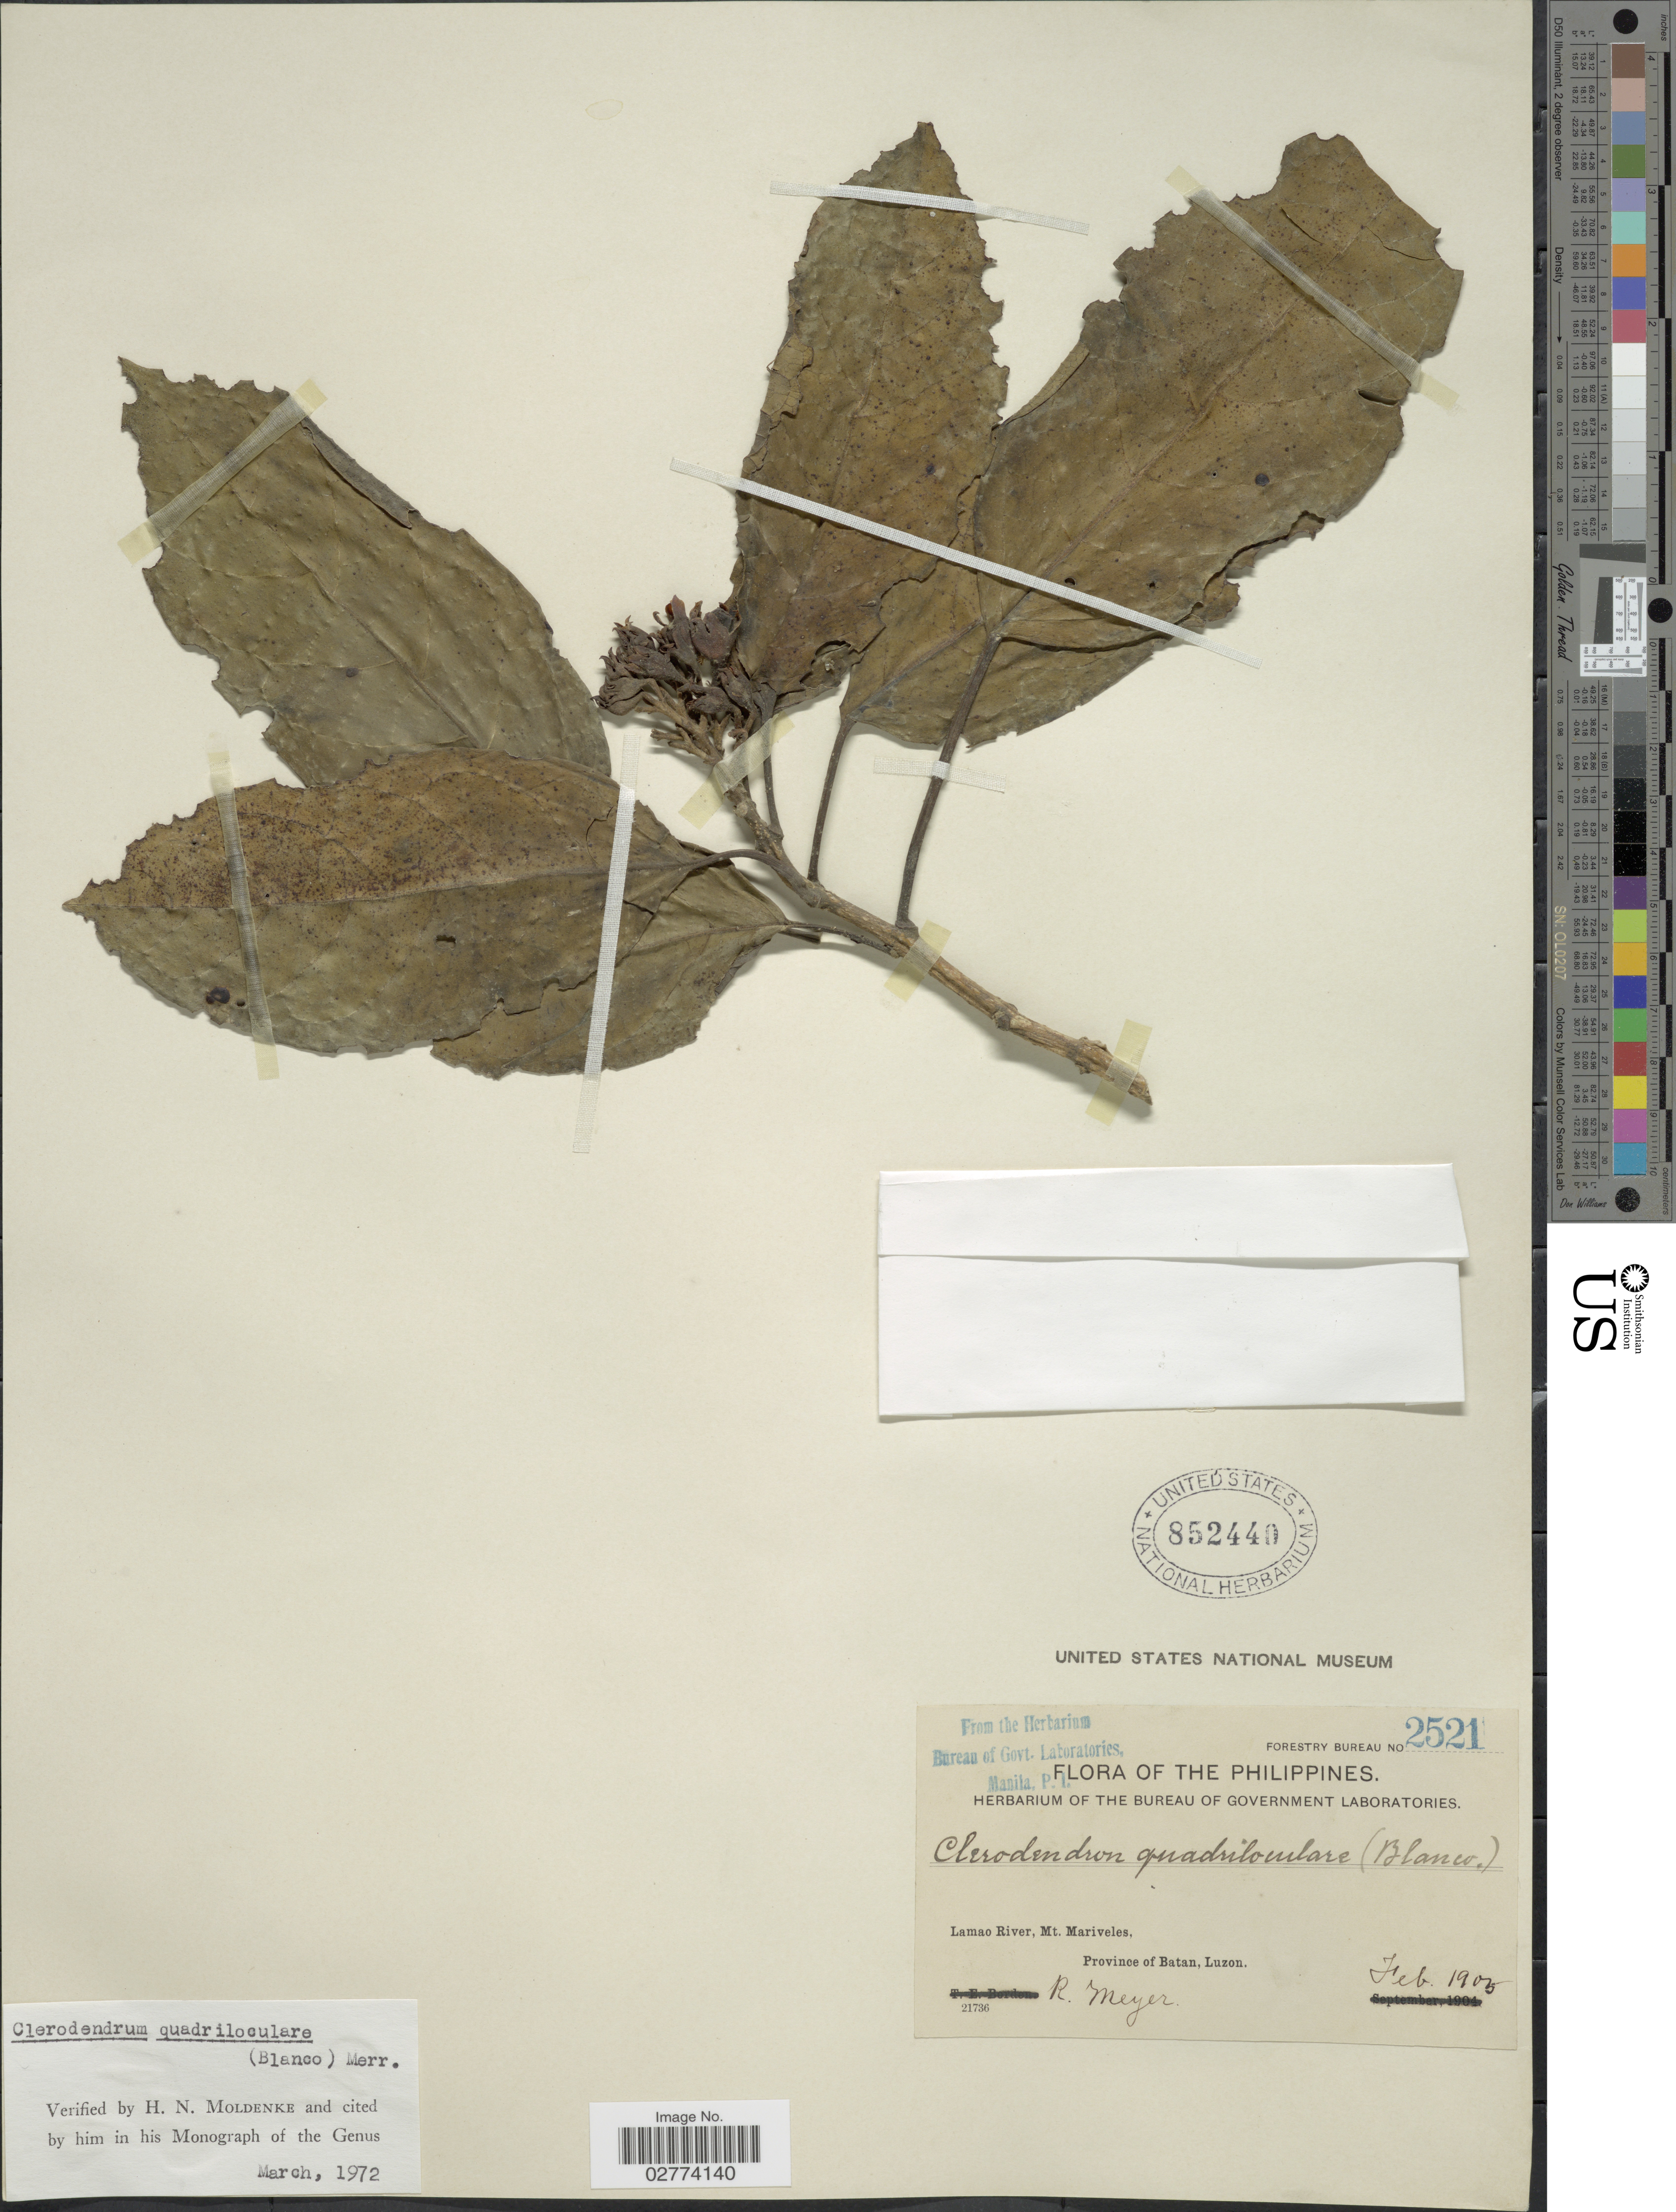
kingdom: Plantae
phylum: Tracheophyta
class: Magnoliopsida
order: Lamiales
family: Lamiaceae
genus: Clerodendrum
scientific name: Clerodendrum quadriloculare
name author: (Blanco) Merr.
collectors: R. Meyer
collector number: Forestry Bureau 2521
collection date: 1905-02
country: Philippines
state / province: Cagayan Valley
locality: Lamao River, Mt. Mariveles, Province of Batan, Luzon.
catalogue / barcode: US 852440